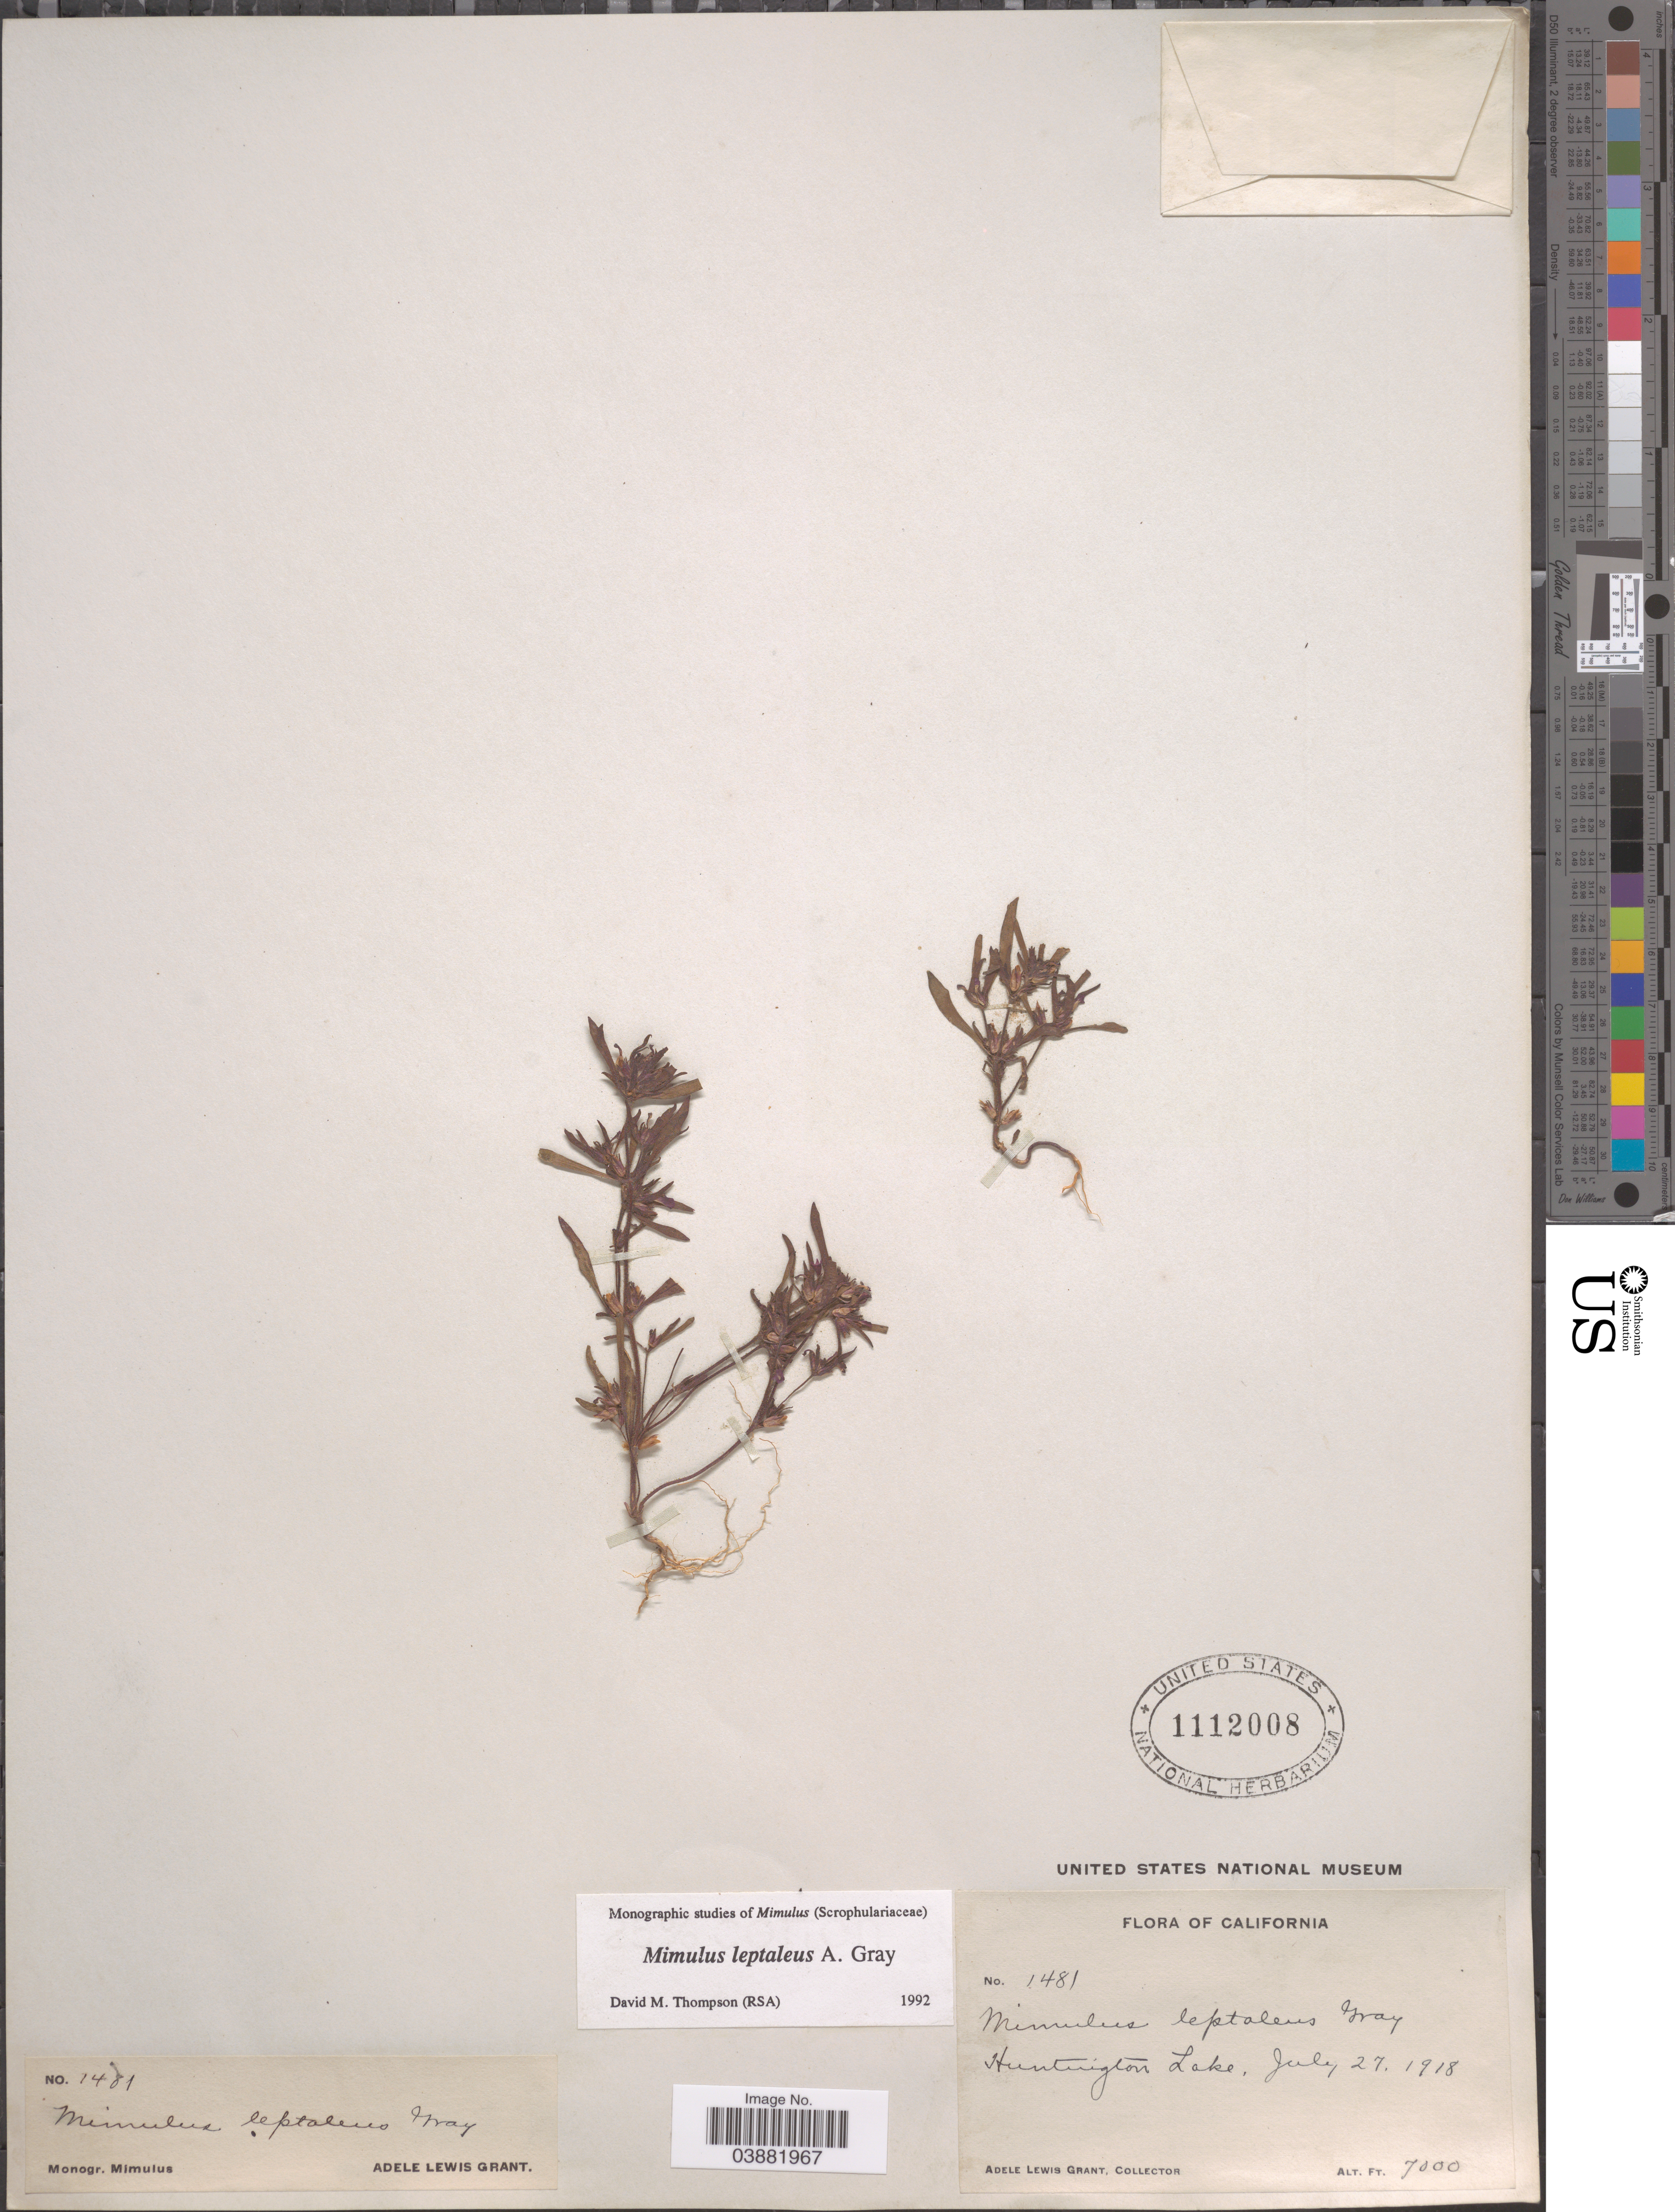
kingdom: Plantae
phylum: Tracheophyta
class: Magnoliopsida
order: Lamiales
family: Phrymaceae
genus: Mimulus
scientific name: Mimulus leptaleus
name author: A. Gray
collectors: A. L. Grant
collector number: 1481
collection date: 1918-07-27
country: United States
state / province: California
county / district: Fresno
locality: Huntington Lake.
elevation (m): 2134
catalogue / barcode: US 1112008